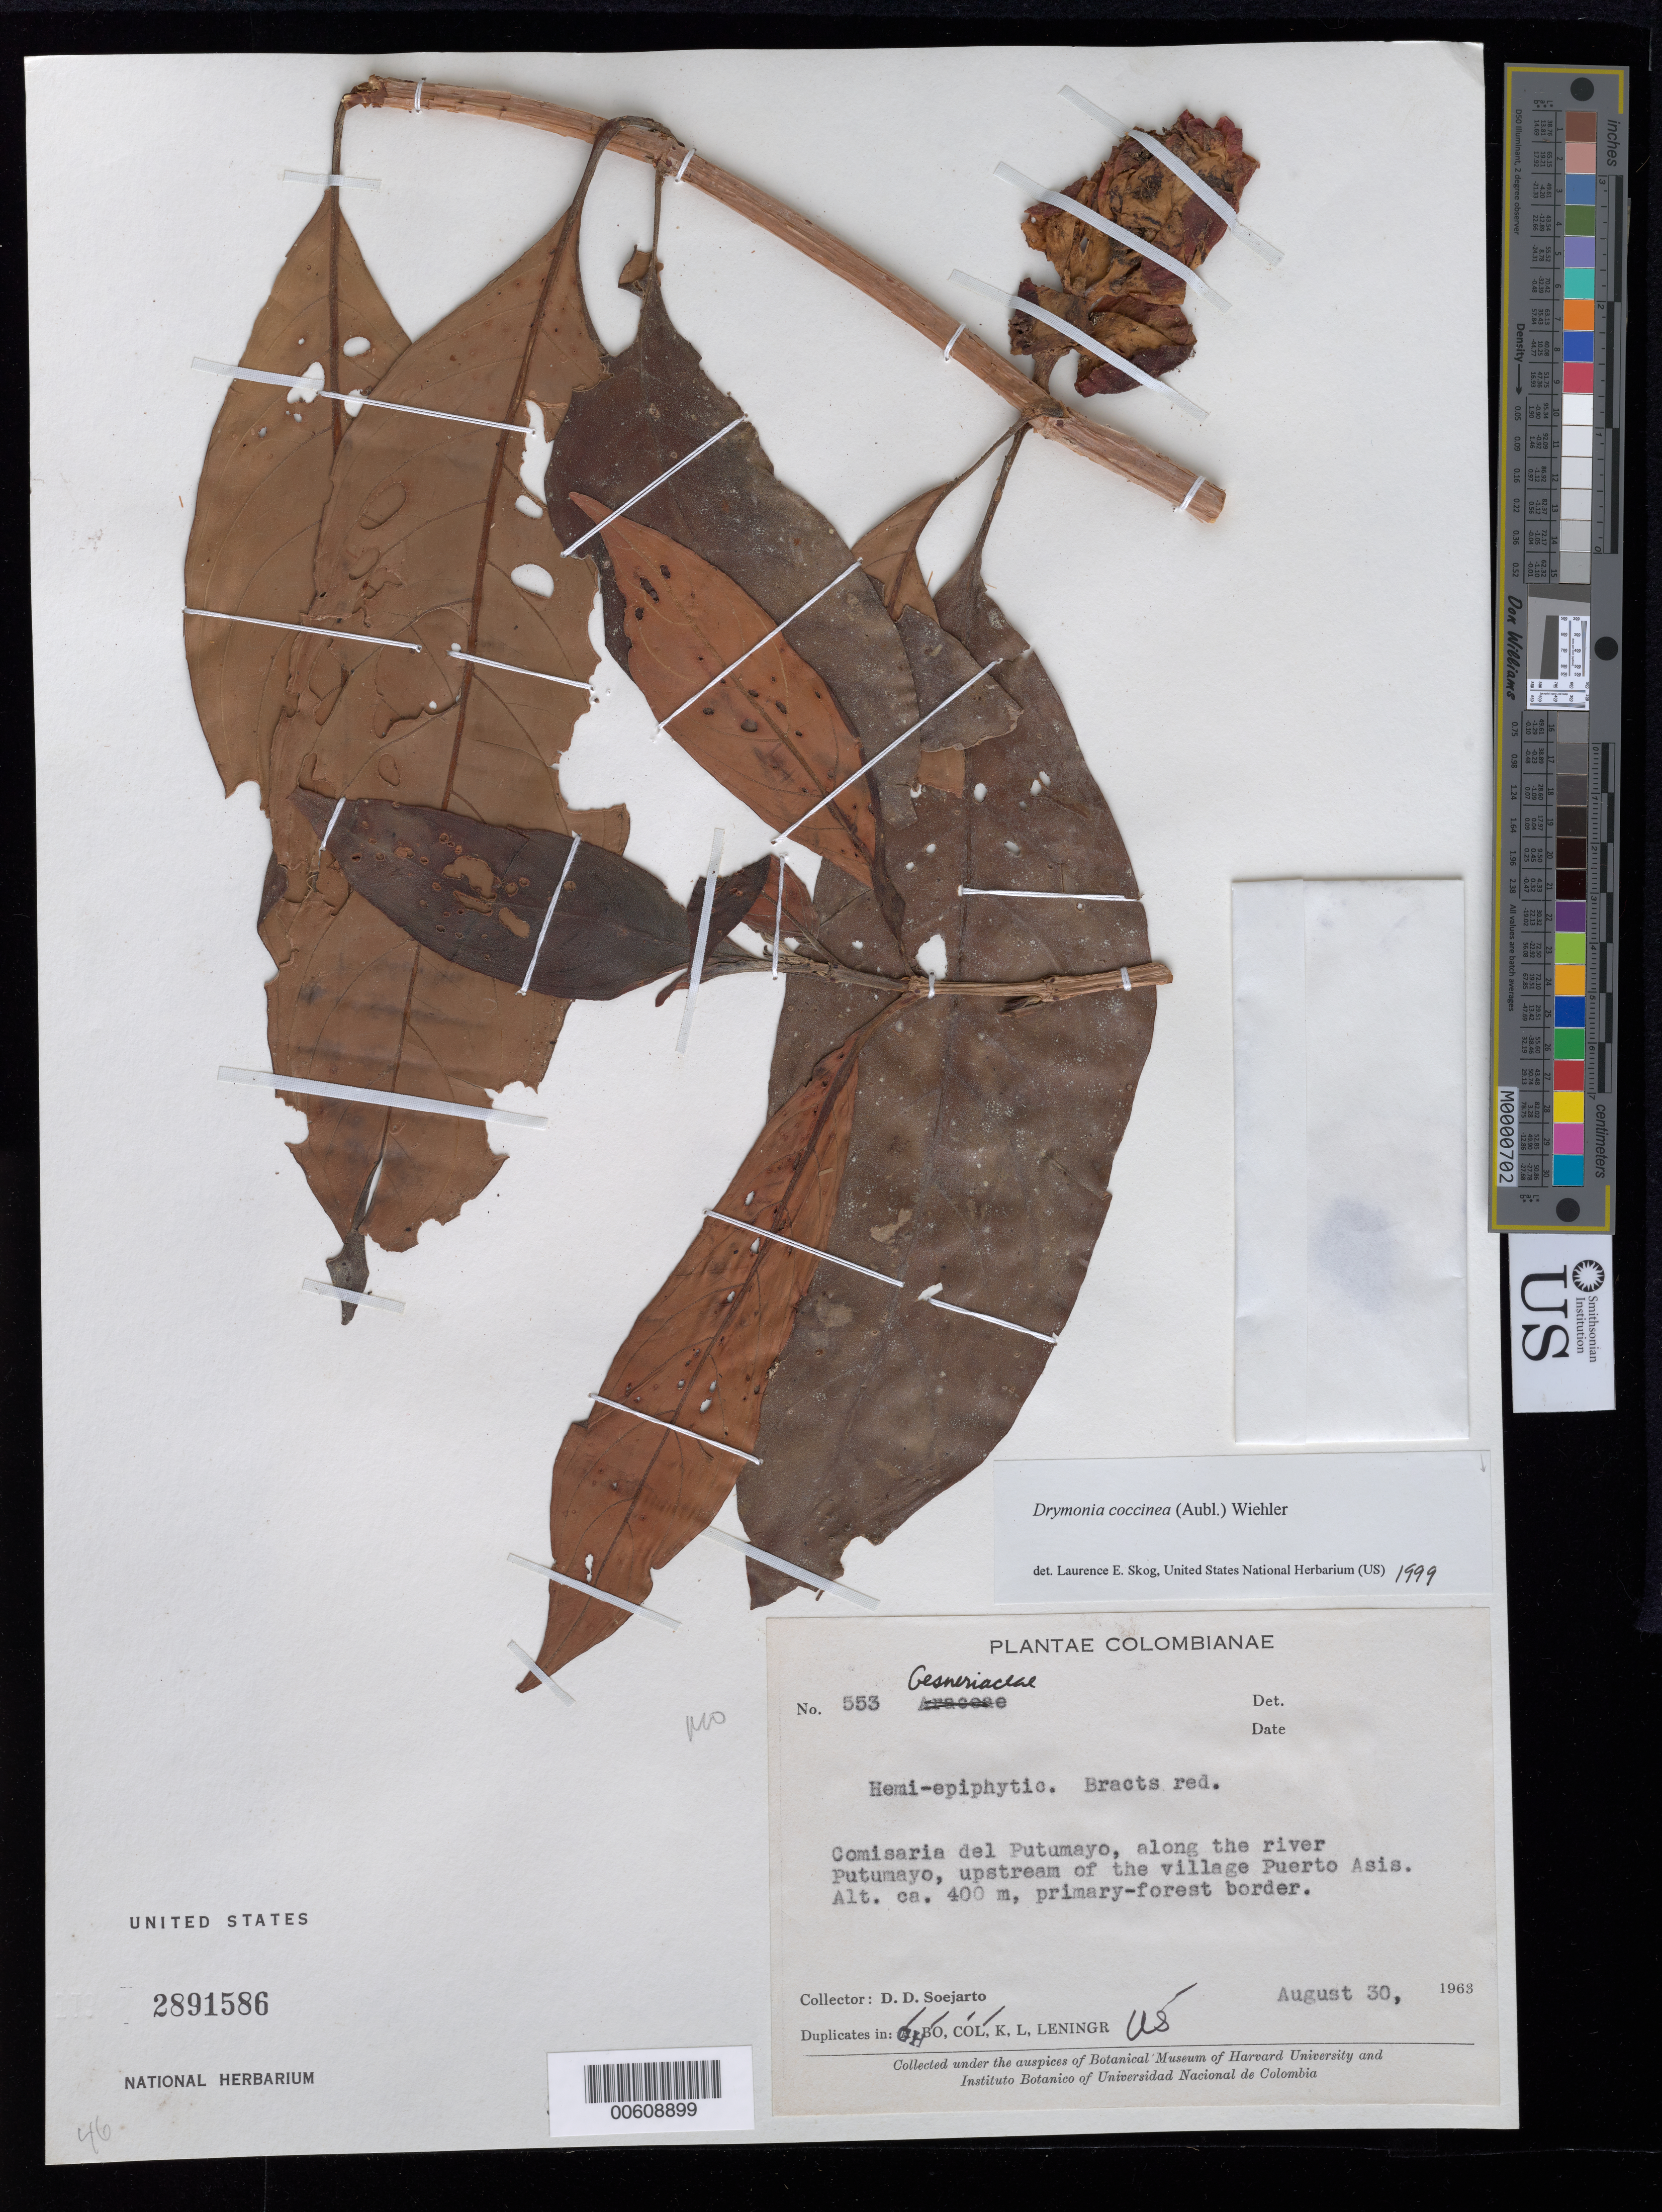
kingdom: Plantae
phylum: Tracheophyta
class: Magnoliopsida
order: Lamiales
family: Gesneriaceae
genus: Drymonia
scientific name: Drymonia coccinea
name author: (Aubl.) Wiehler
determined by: Skog, Laurence E.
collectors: D. D. Soejarto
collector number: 553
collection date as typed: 30 Aug 1963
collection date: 1963-08-30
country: Colombia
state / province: Putumayo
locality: Comisaria del Putumaryo, along the river Putumayo, upstream of the village Puerto Asis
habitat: Primary-forest border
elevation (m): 400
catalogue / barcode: US 2891586